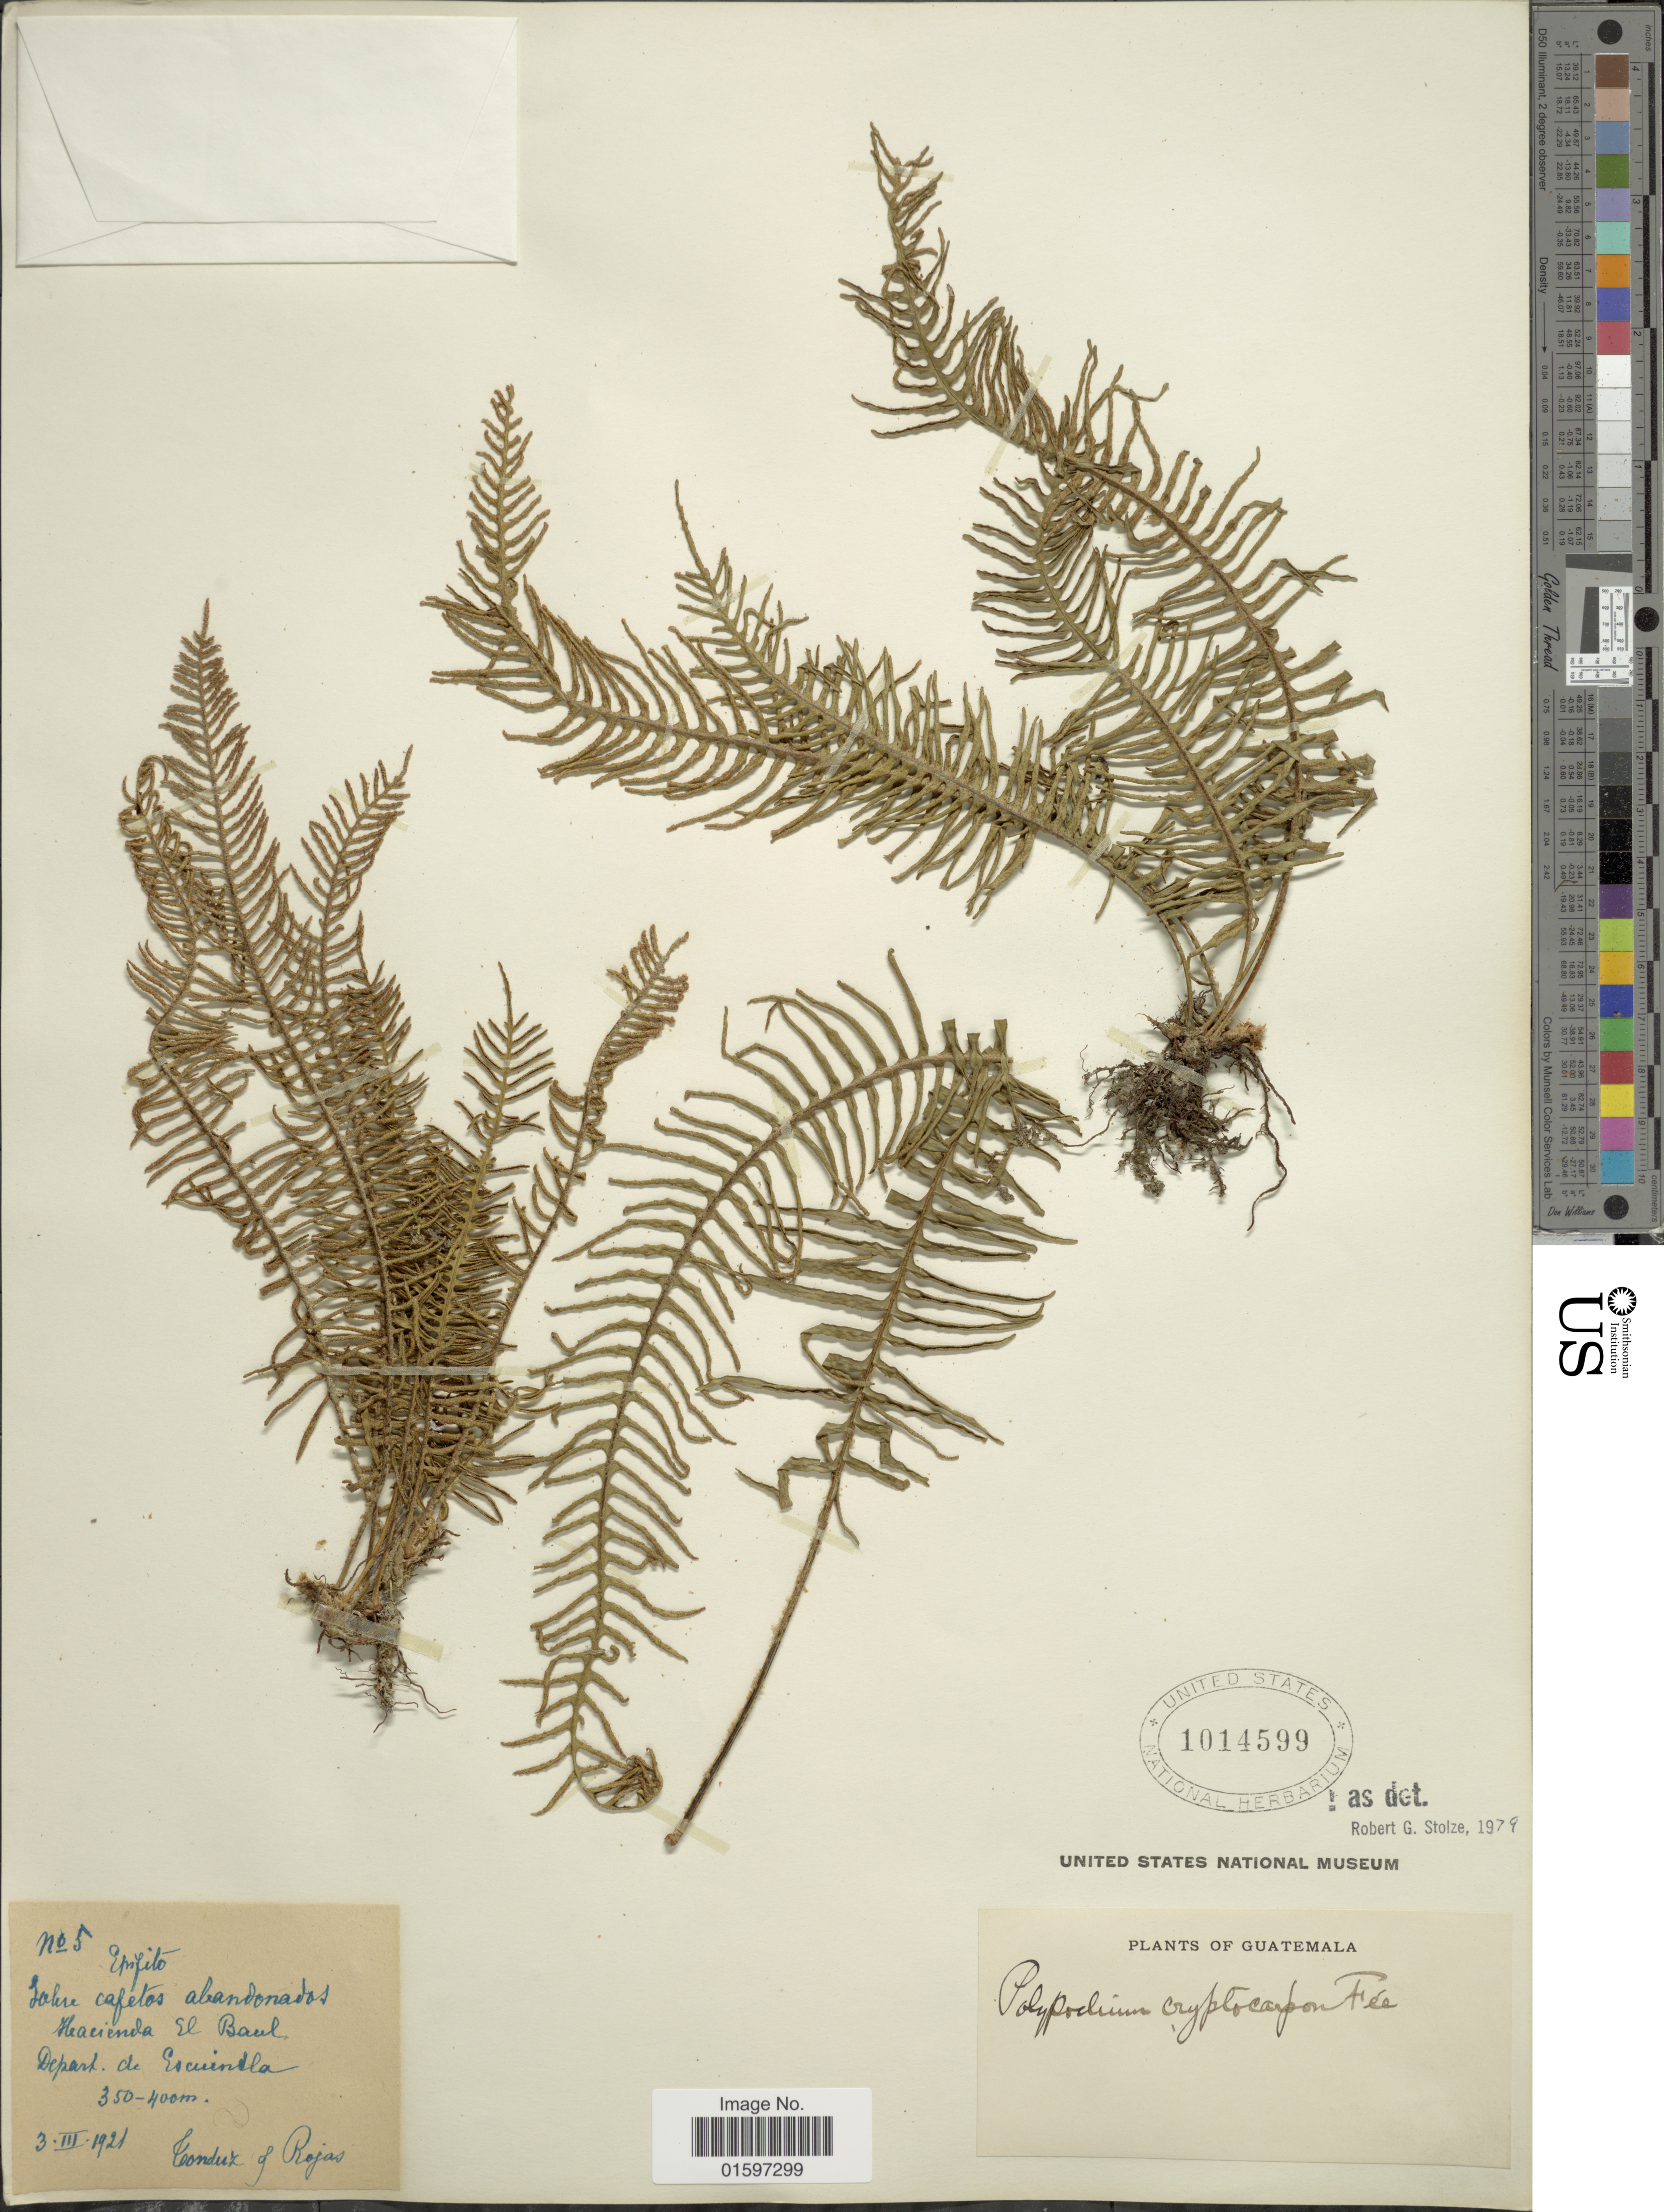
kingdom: Plantae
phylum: Tracheophyta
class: Polypodiopsida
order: Polypodiales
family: Polypodiaceae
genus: Pleopeltis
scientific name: Pleopeltis cryptocarpa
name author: (Fée) A.R. Sm. & Tejero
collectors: A. Tonduz & Rojas, --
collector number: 5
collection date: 1921-03-03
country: Guatemala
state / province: Escuintla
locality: Guatemala, sabre cafetos abandonados hacienda El Baul, Depart. de Escuintla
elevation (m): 350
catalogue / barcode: US 1014599